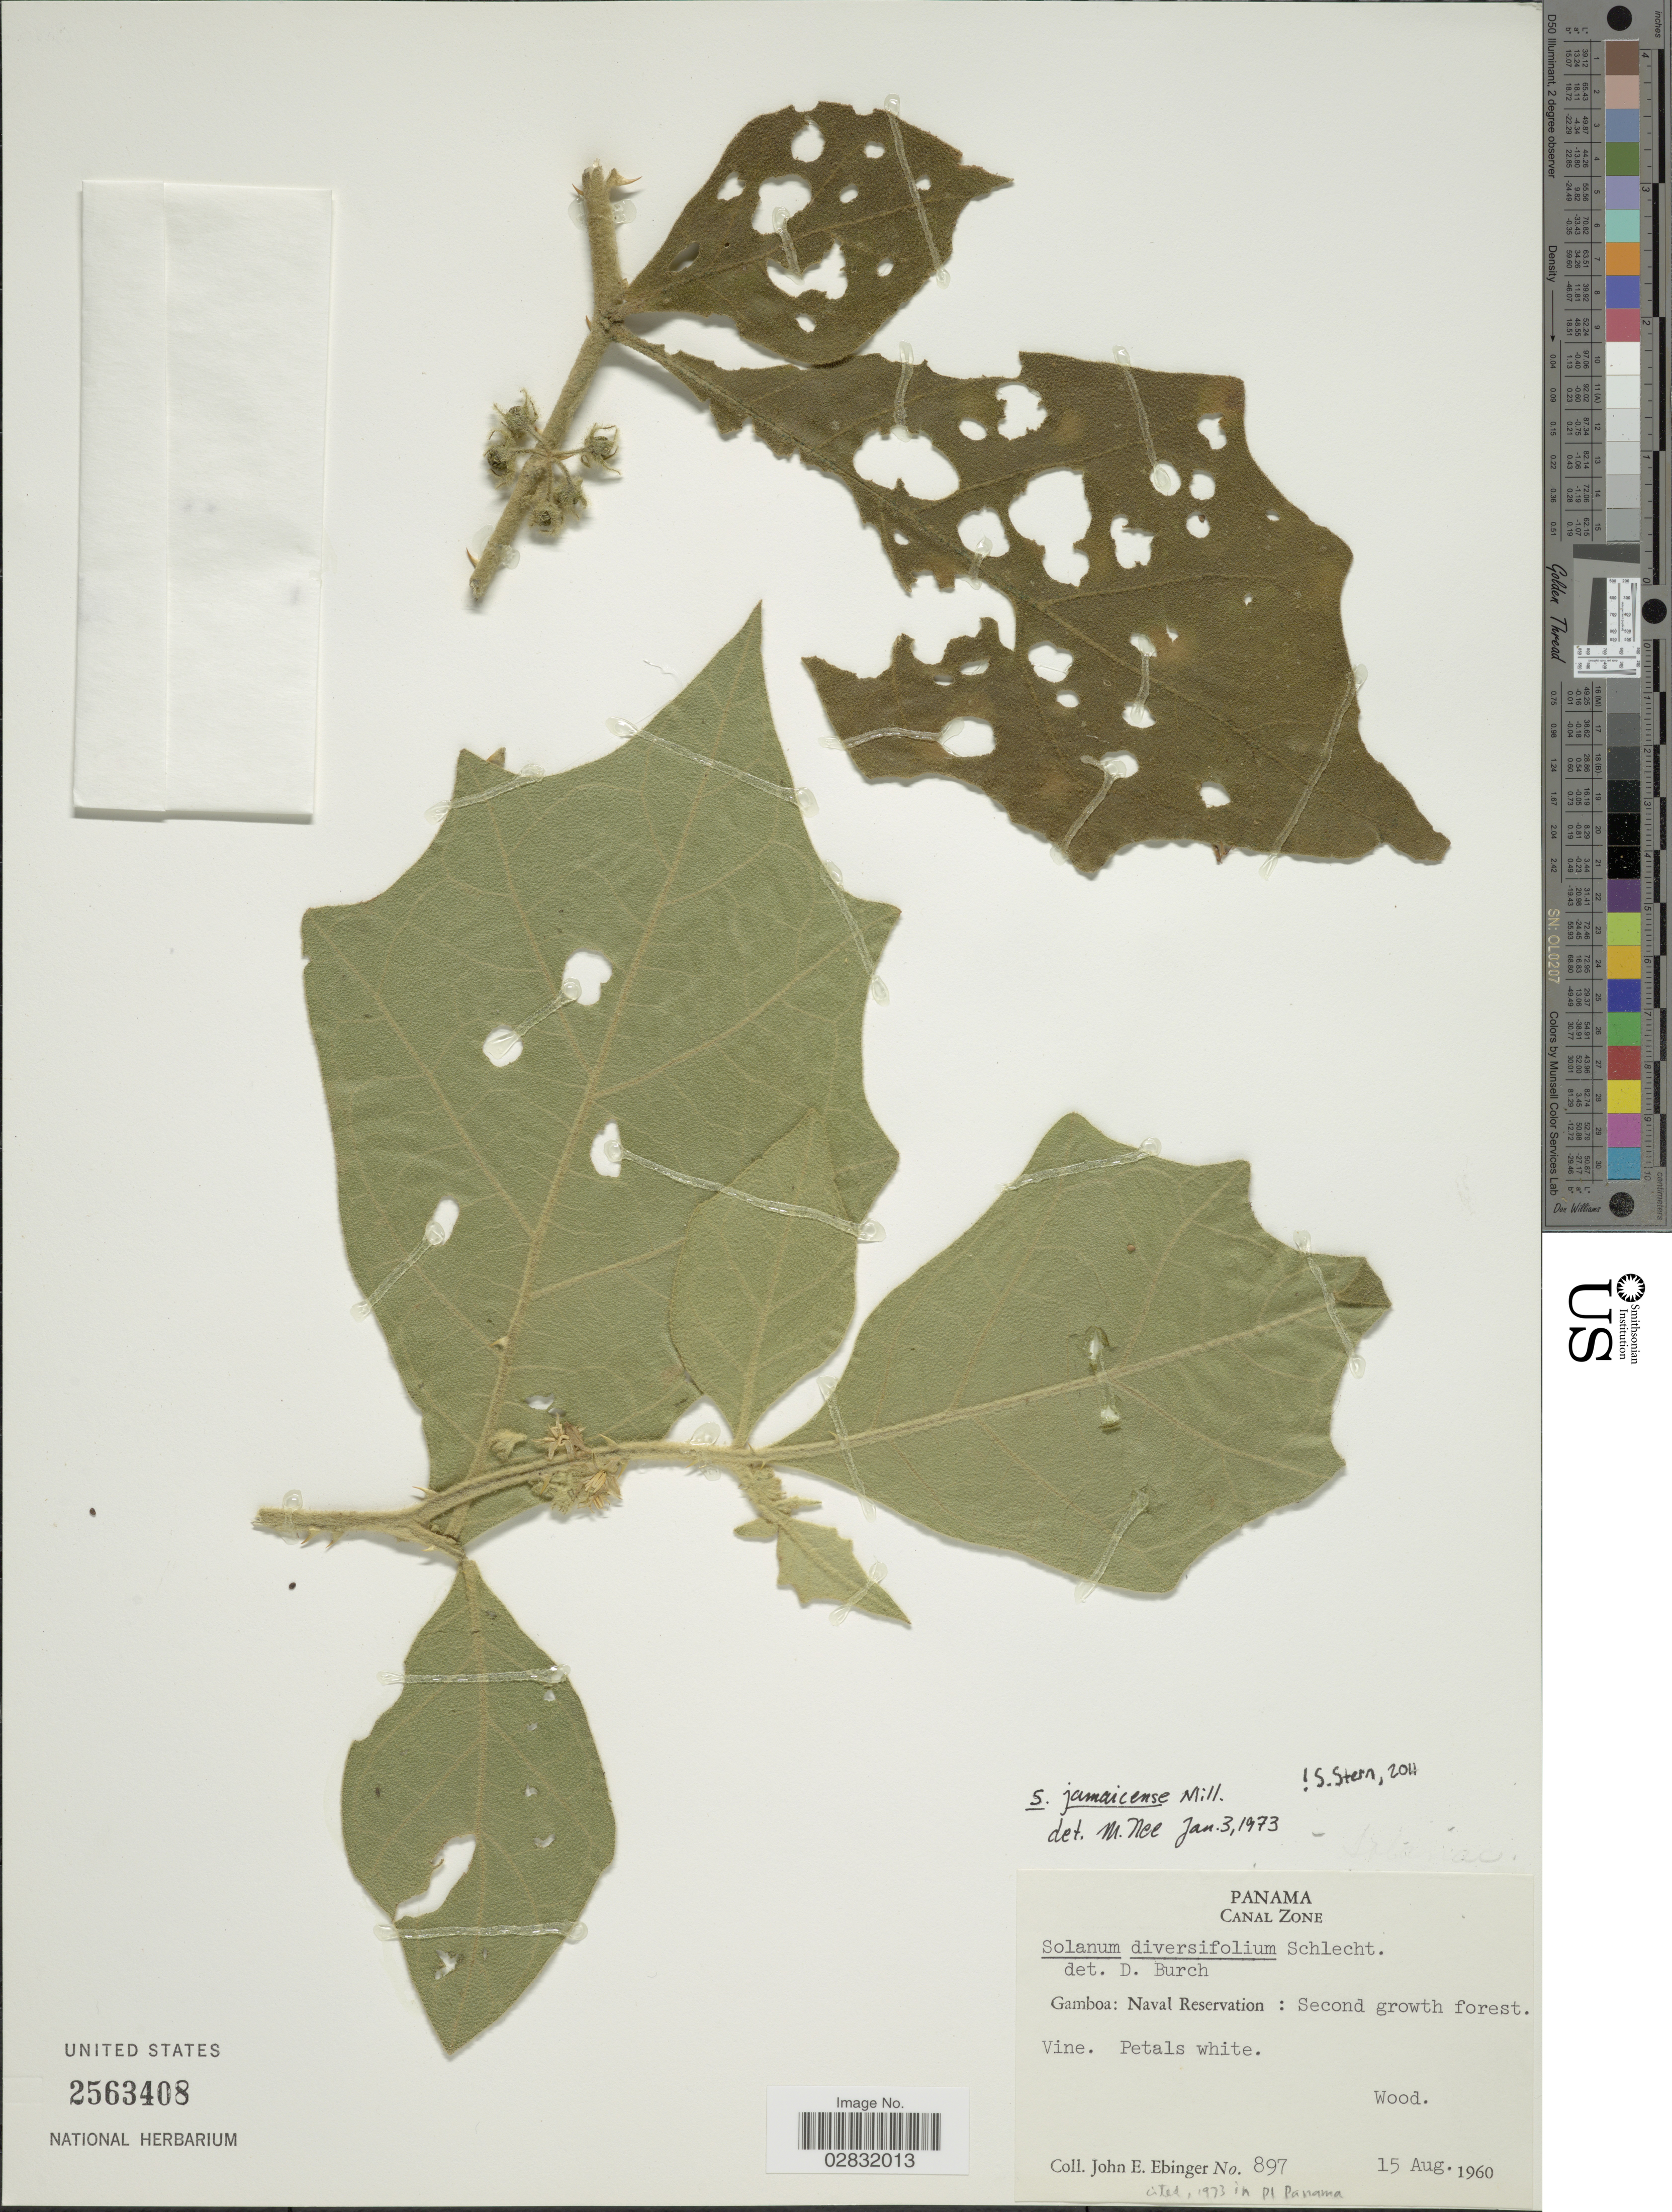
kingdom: Plantae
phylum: Tracheophyta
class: Magnoliopsida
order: Solanales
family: Solanaceae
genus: Solanum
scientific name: Solanum jamaicense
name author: Mill.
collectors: J. Ebinger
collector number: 897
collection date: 1960-08-15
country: Panama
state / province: Colón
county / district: Canal Zone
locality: Canal Zone. Gamboa: Naval Reservation.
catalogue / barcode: US 2563408